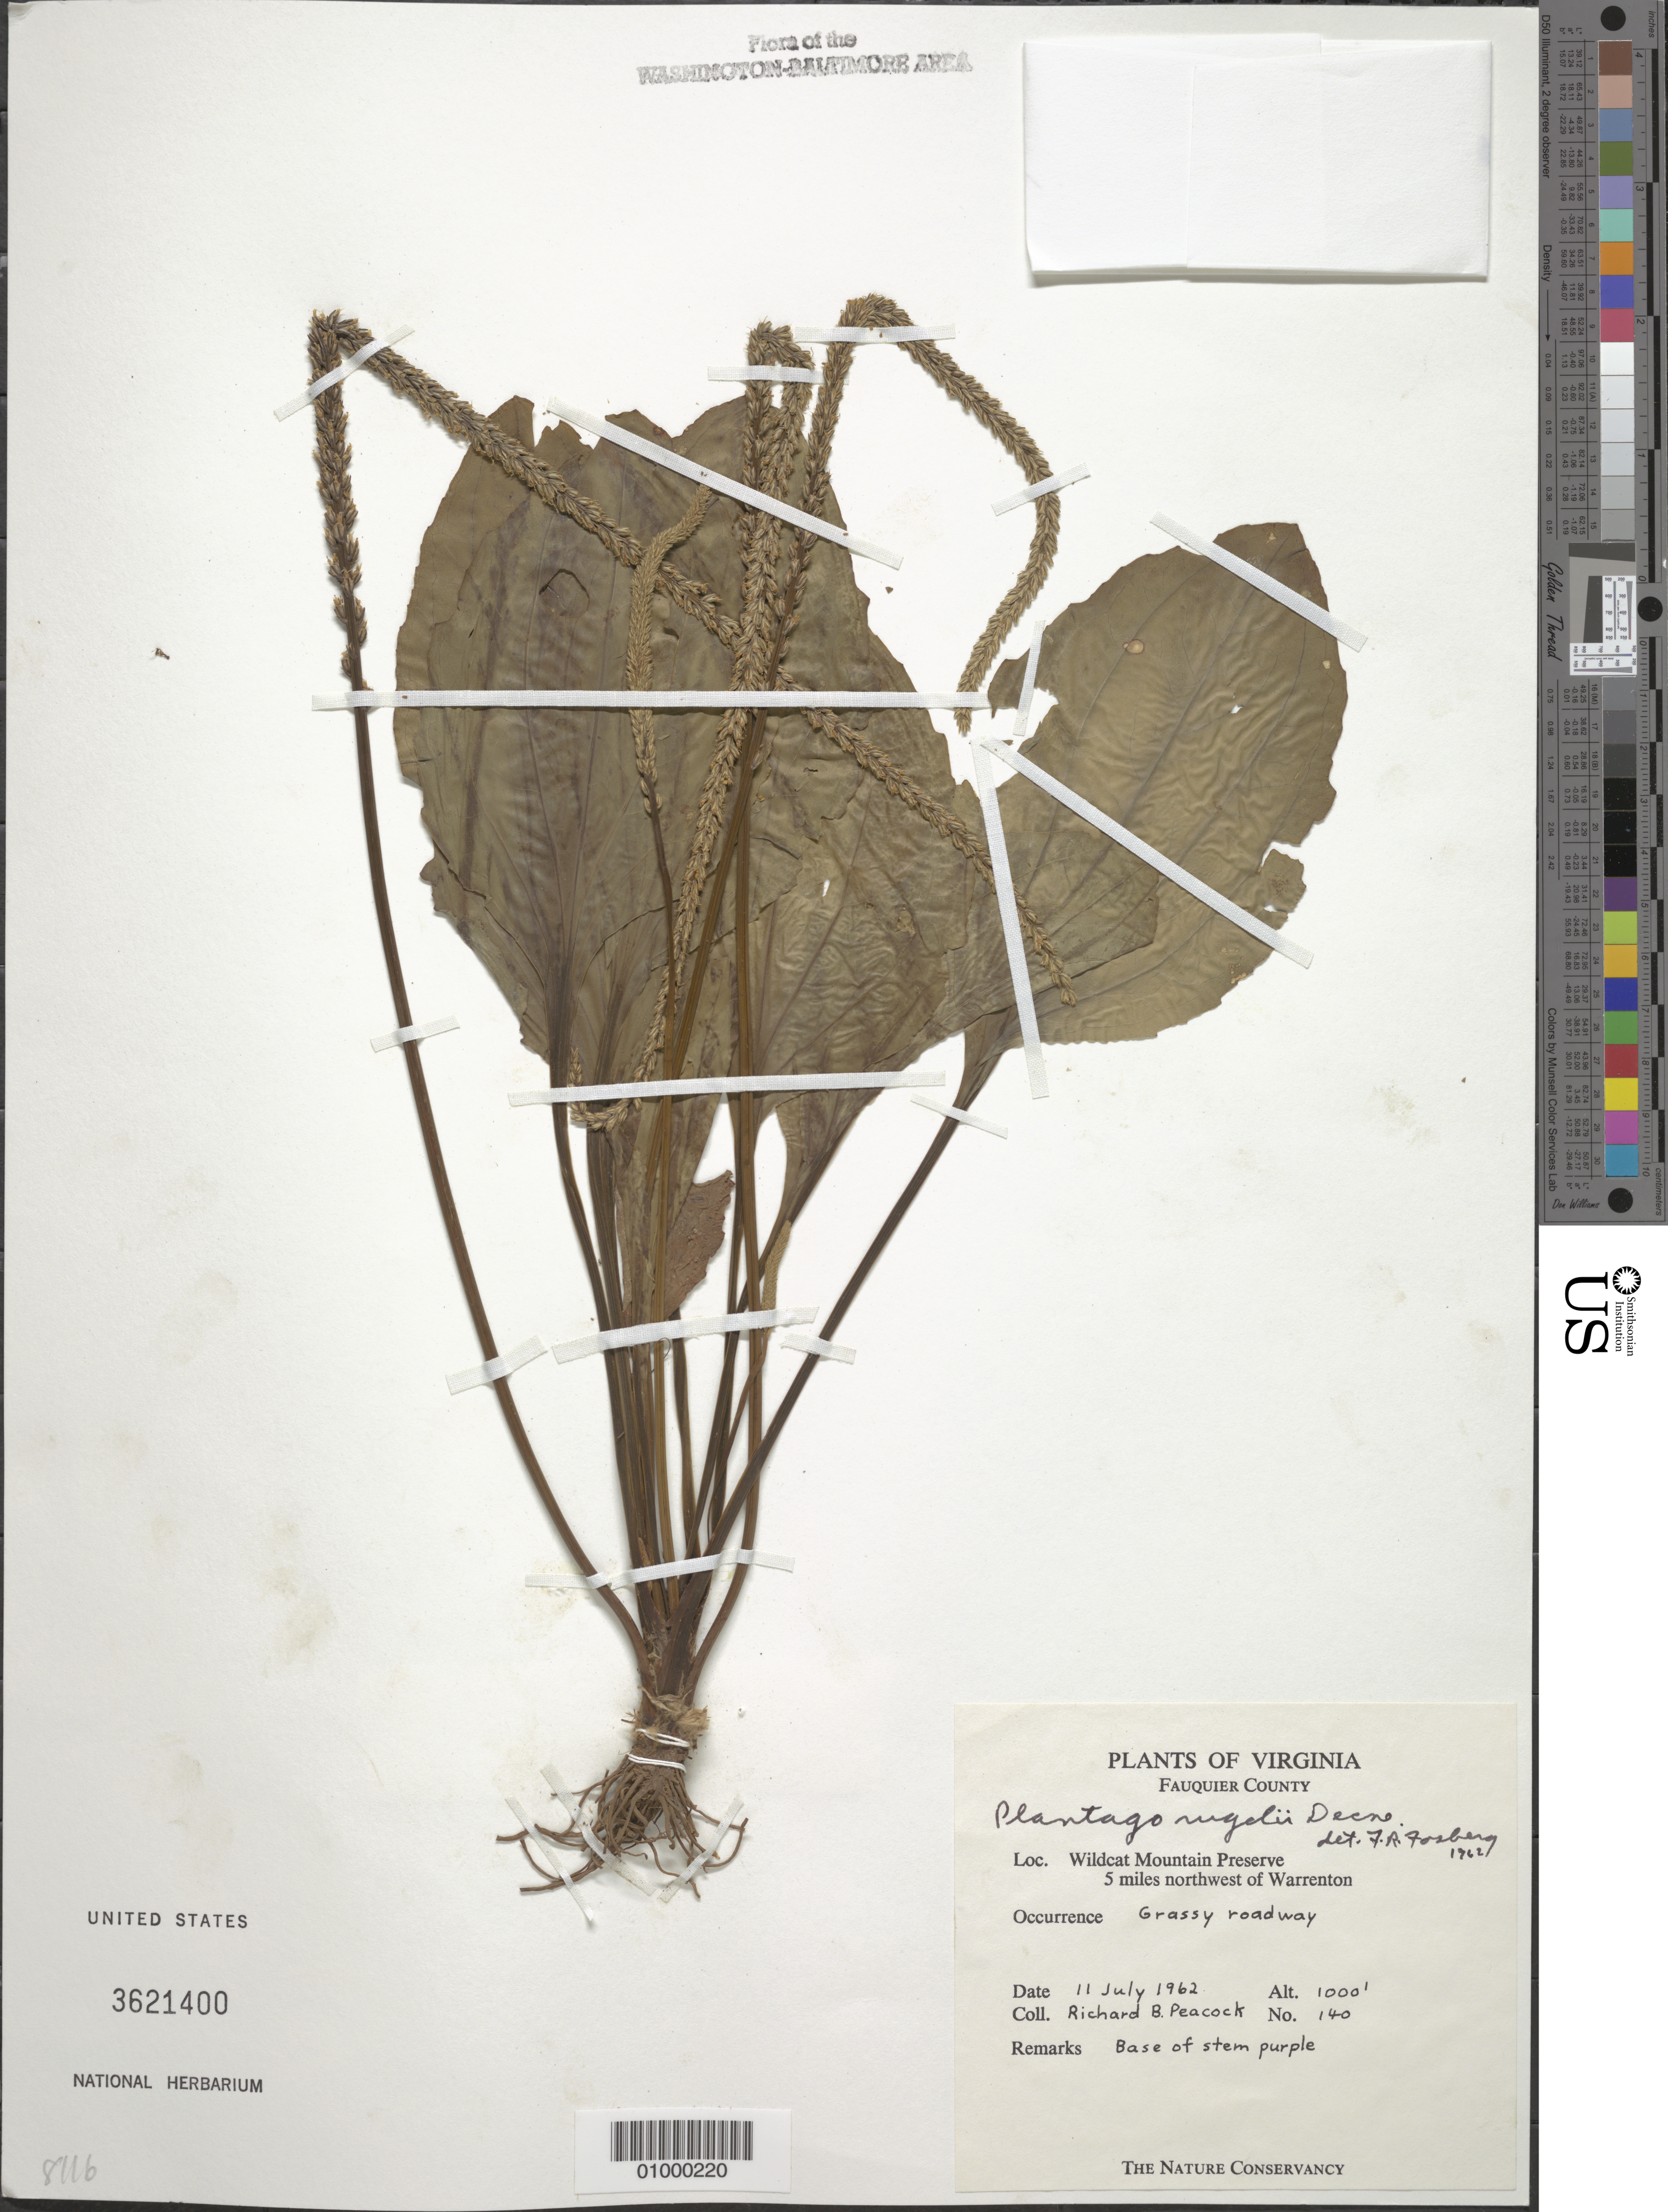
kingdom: Plantae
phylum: Tracheophyta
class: Magnoliopsida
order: Lamiales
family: Plantaginaceae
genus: Plantago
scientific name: Plantago rugelii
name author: Decne.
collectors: R. Peacock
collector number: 140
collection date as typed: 11 Jul 1962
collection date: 1962-07-11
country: United States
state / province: Virginia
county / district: Fauquier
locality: Wildcat Mountain Preserve, 5 miles northwest of Warrenton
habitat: grassy roadway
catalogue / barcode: US 3621400